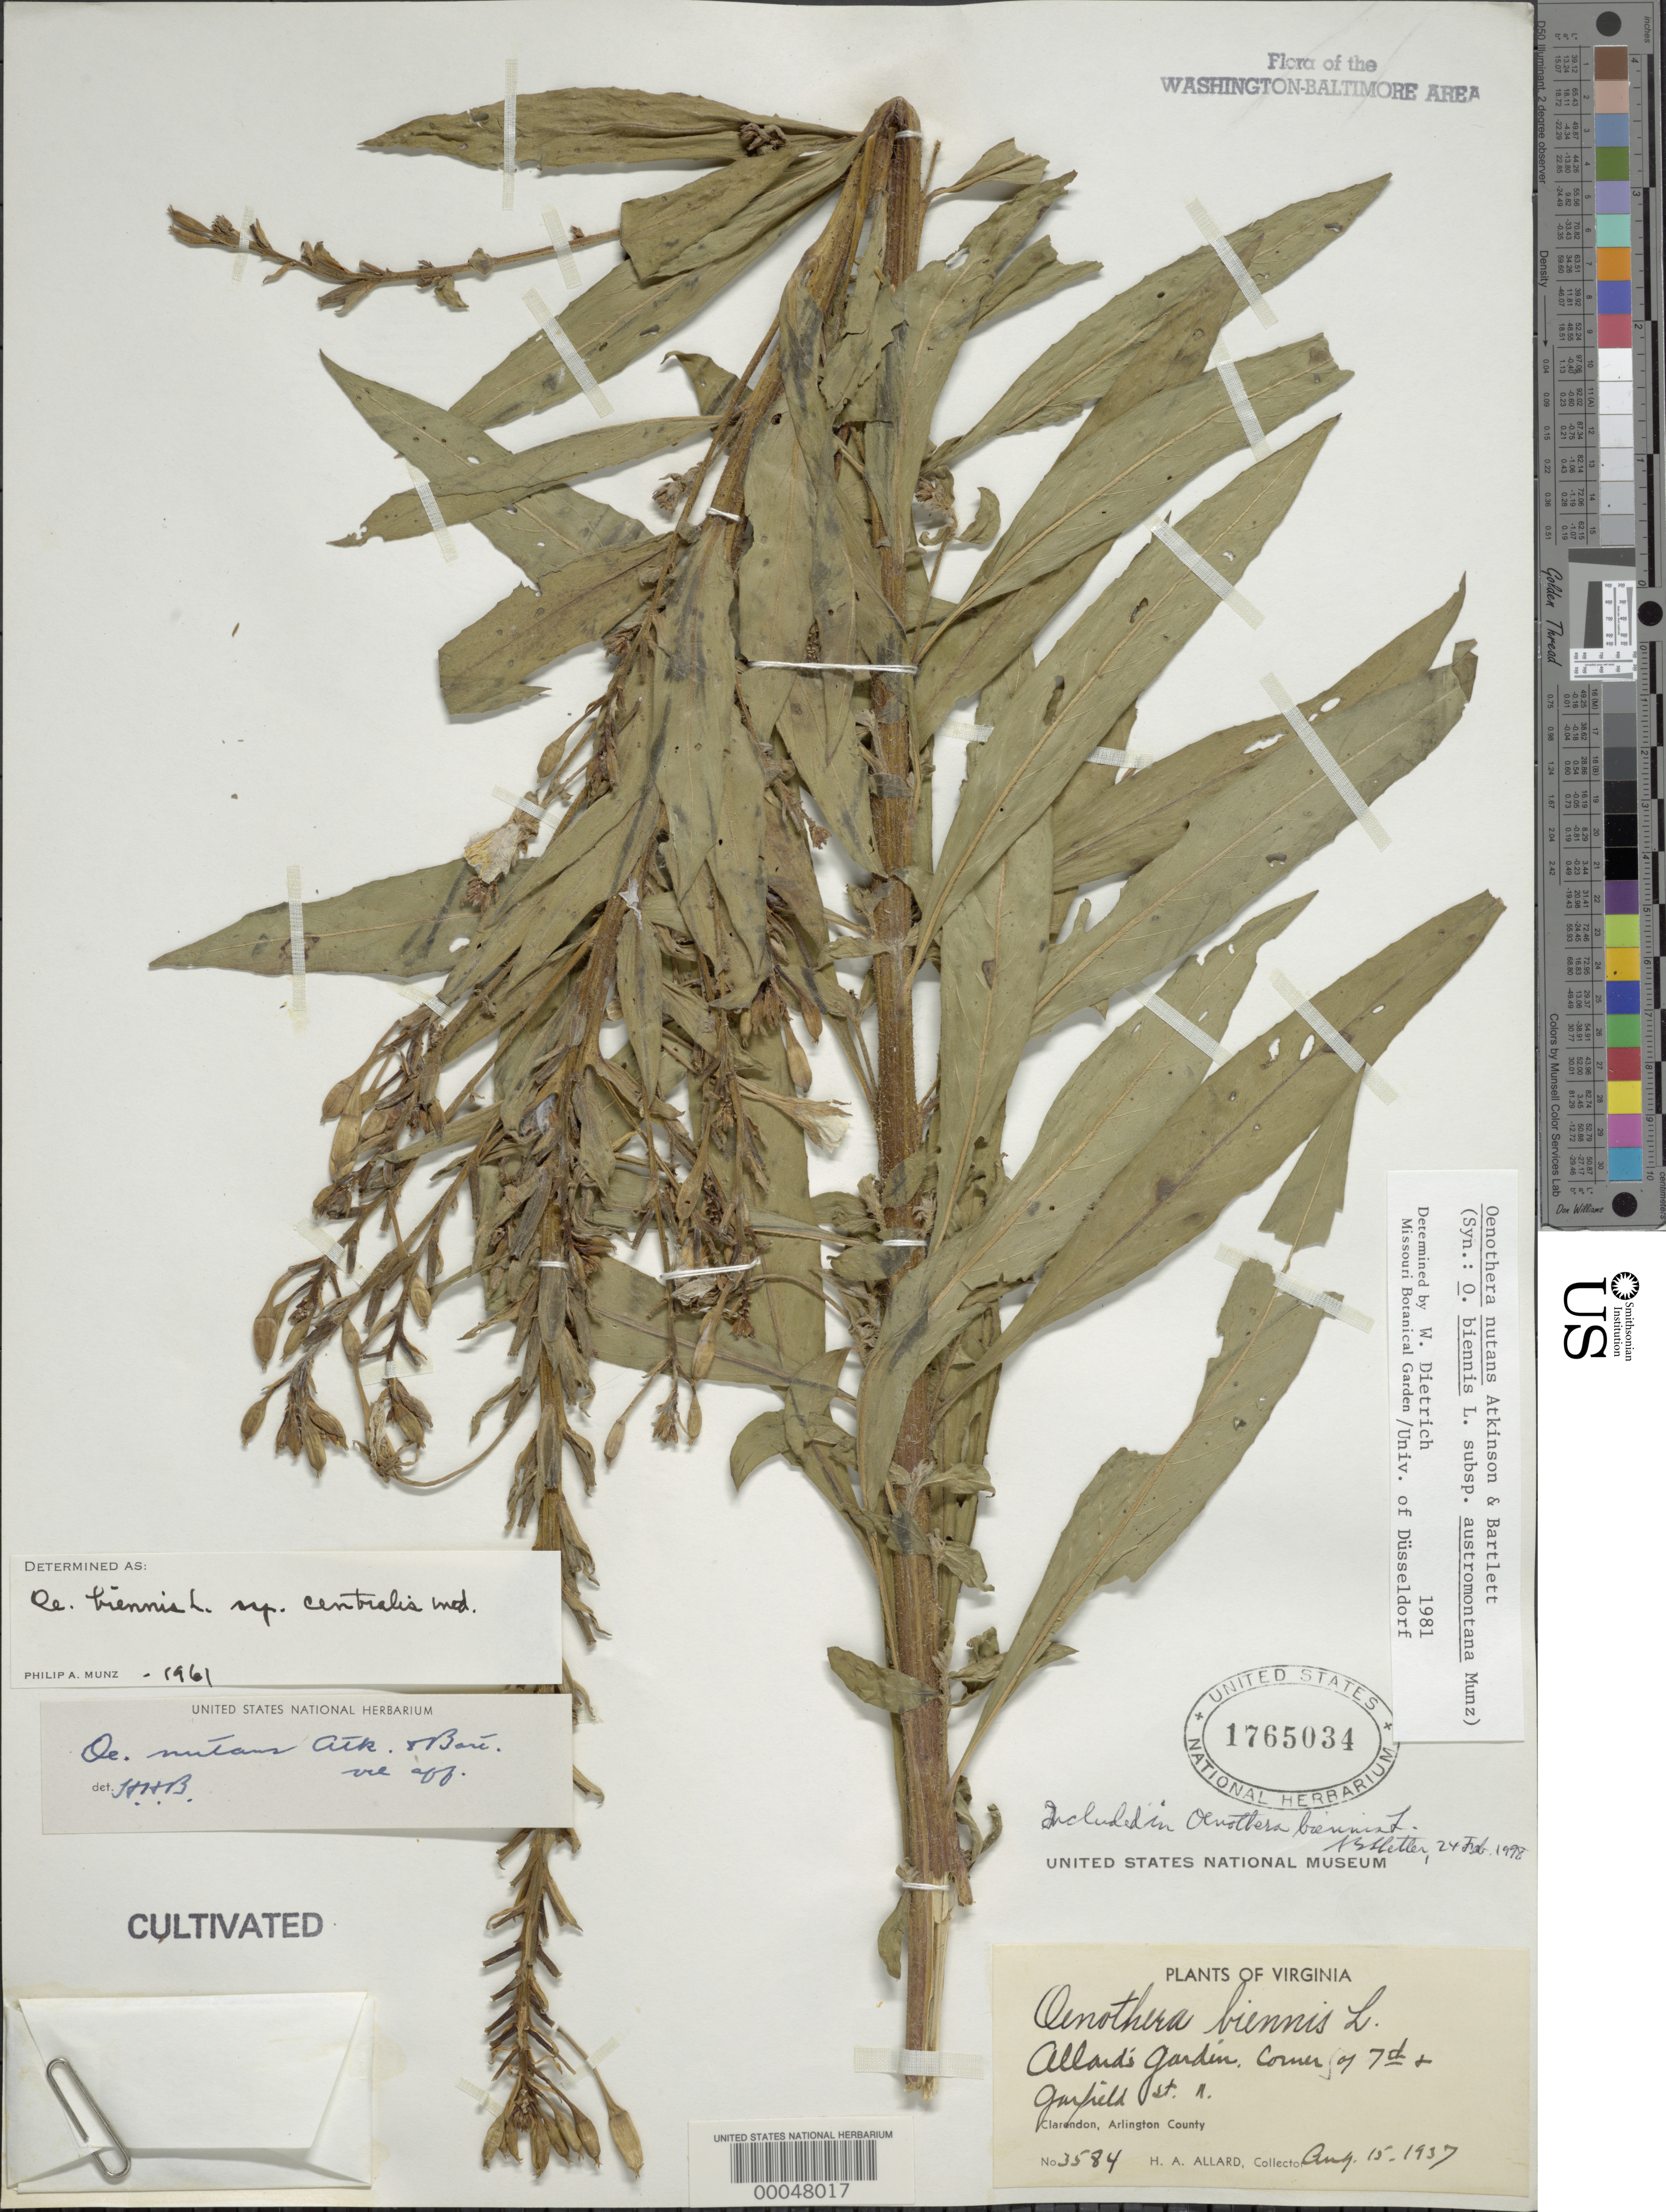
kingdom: Plantae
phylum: Tracheophyta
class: Magnoliopsida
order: Myrtales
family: Onagraceae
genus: Oenothera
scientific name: Oenothera nutans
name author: G.F. Atk. & Bartlett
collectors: H. A. Allard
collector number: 3584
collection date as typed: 15 Aug 1937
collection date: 1937-08-15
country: United States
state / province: Virginia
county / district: Arlington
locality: Clarendon, corner of 7th and Garfield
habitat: Allard's garden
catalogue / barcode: US 1765034